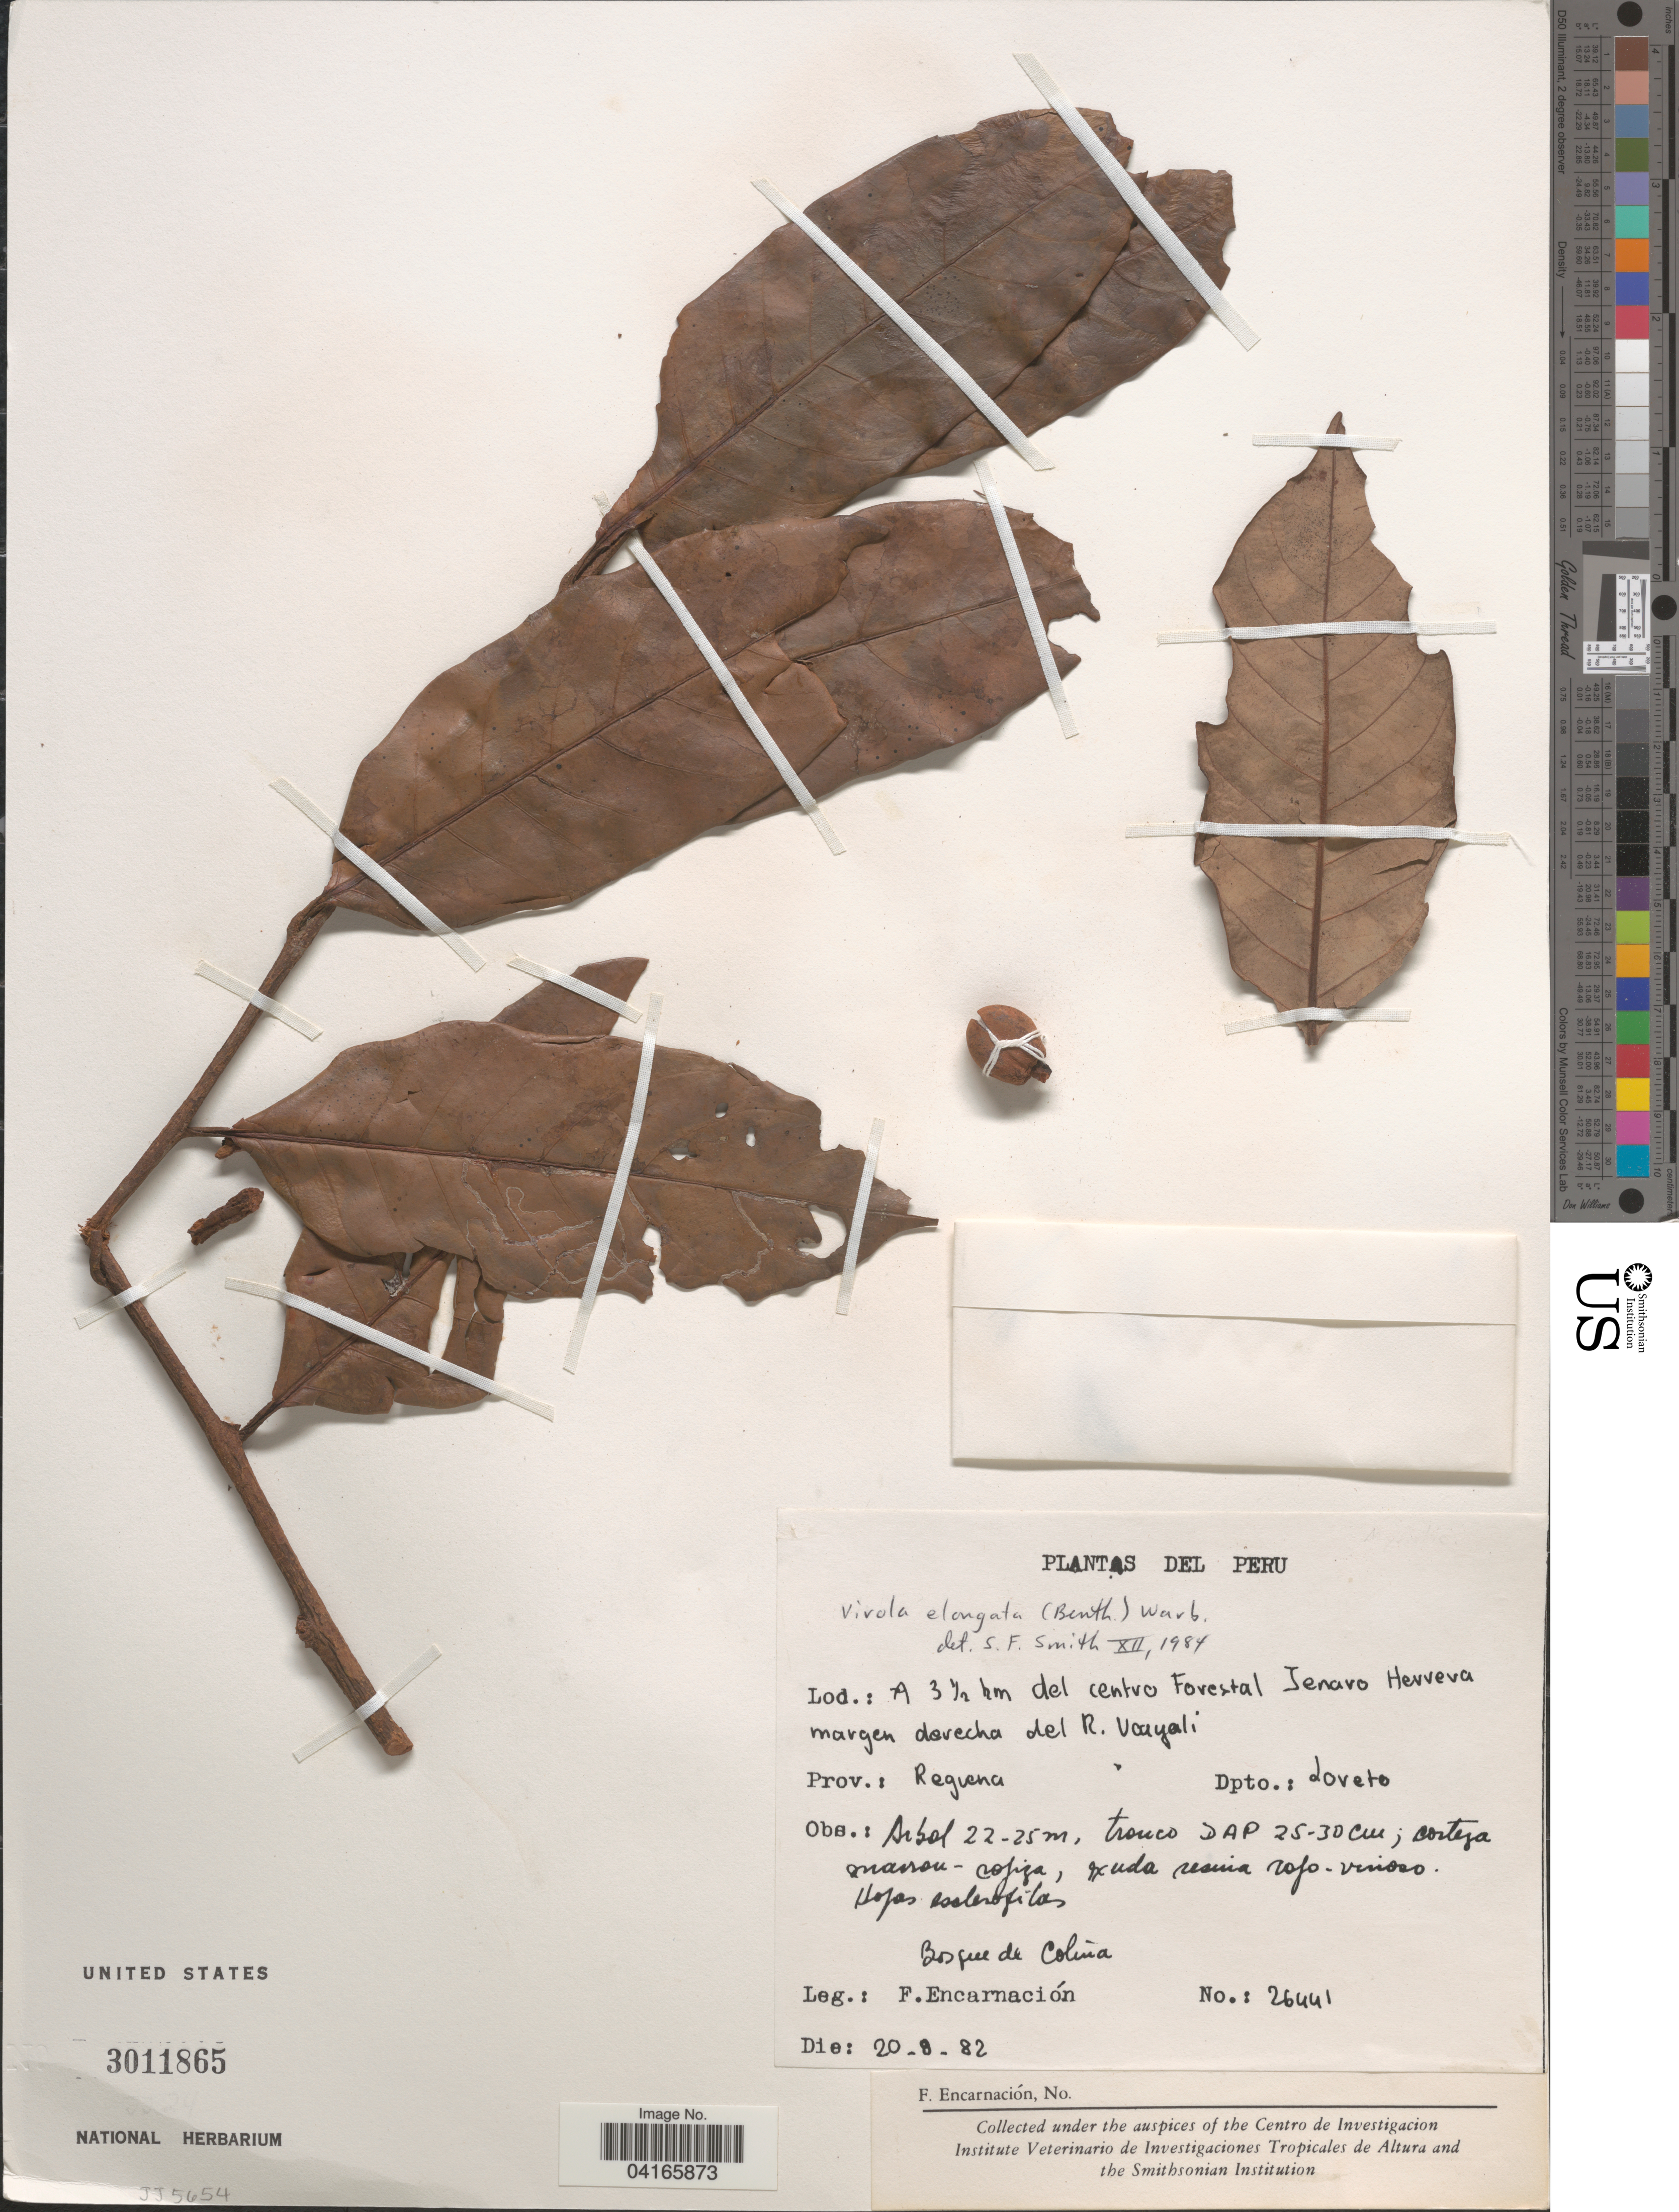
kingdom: Plantae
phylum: Tracheophyta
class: Magnoliopsida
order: Magnoliales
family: Myristicaceae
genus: Virola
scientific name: Virola elongata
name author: (Benth.) Warb.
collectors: F. Encarnación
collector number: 26441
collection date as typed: Transcribed d/m/y: 20/8/82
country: Peru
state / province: Loreto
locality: A 3½ km del centro Forestal Jenavo Herrera margen derecha del R. Ucayali. Prov. Requena. Dpto.: Loreto.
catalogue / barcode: US 3011865